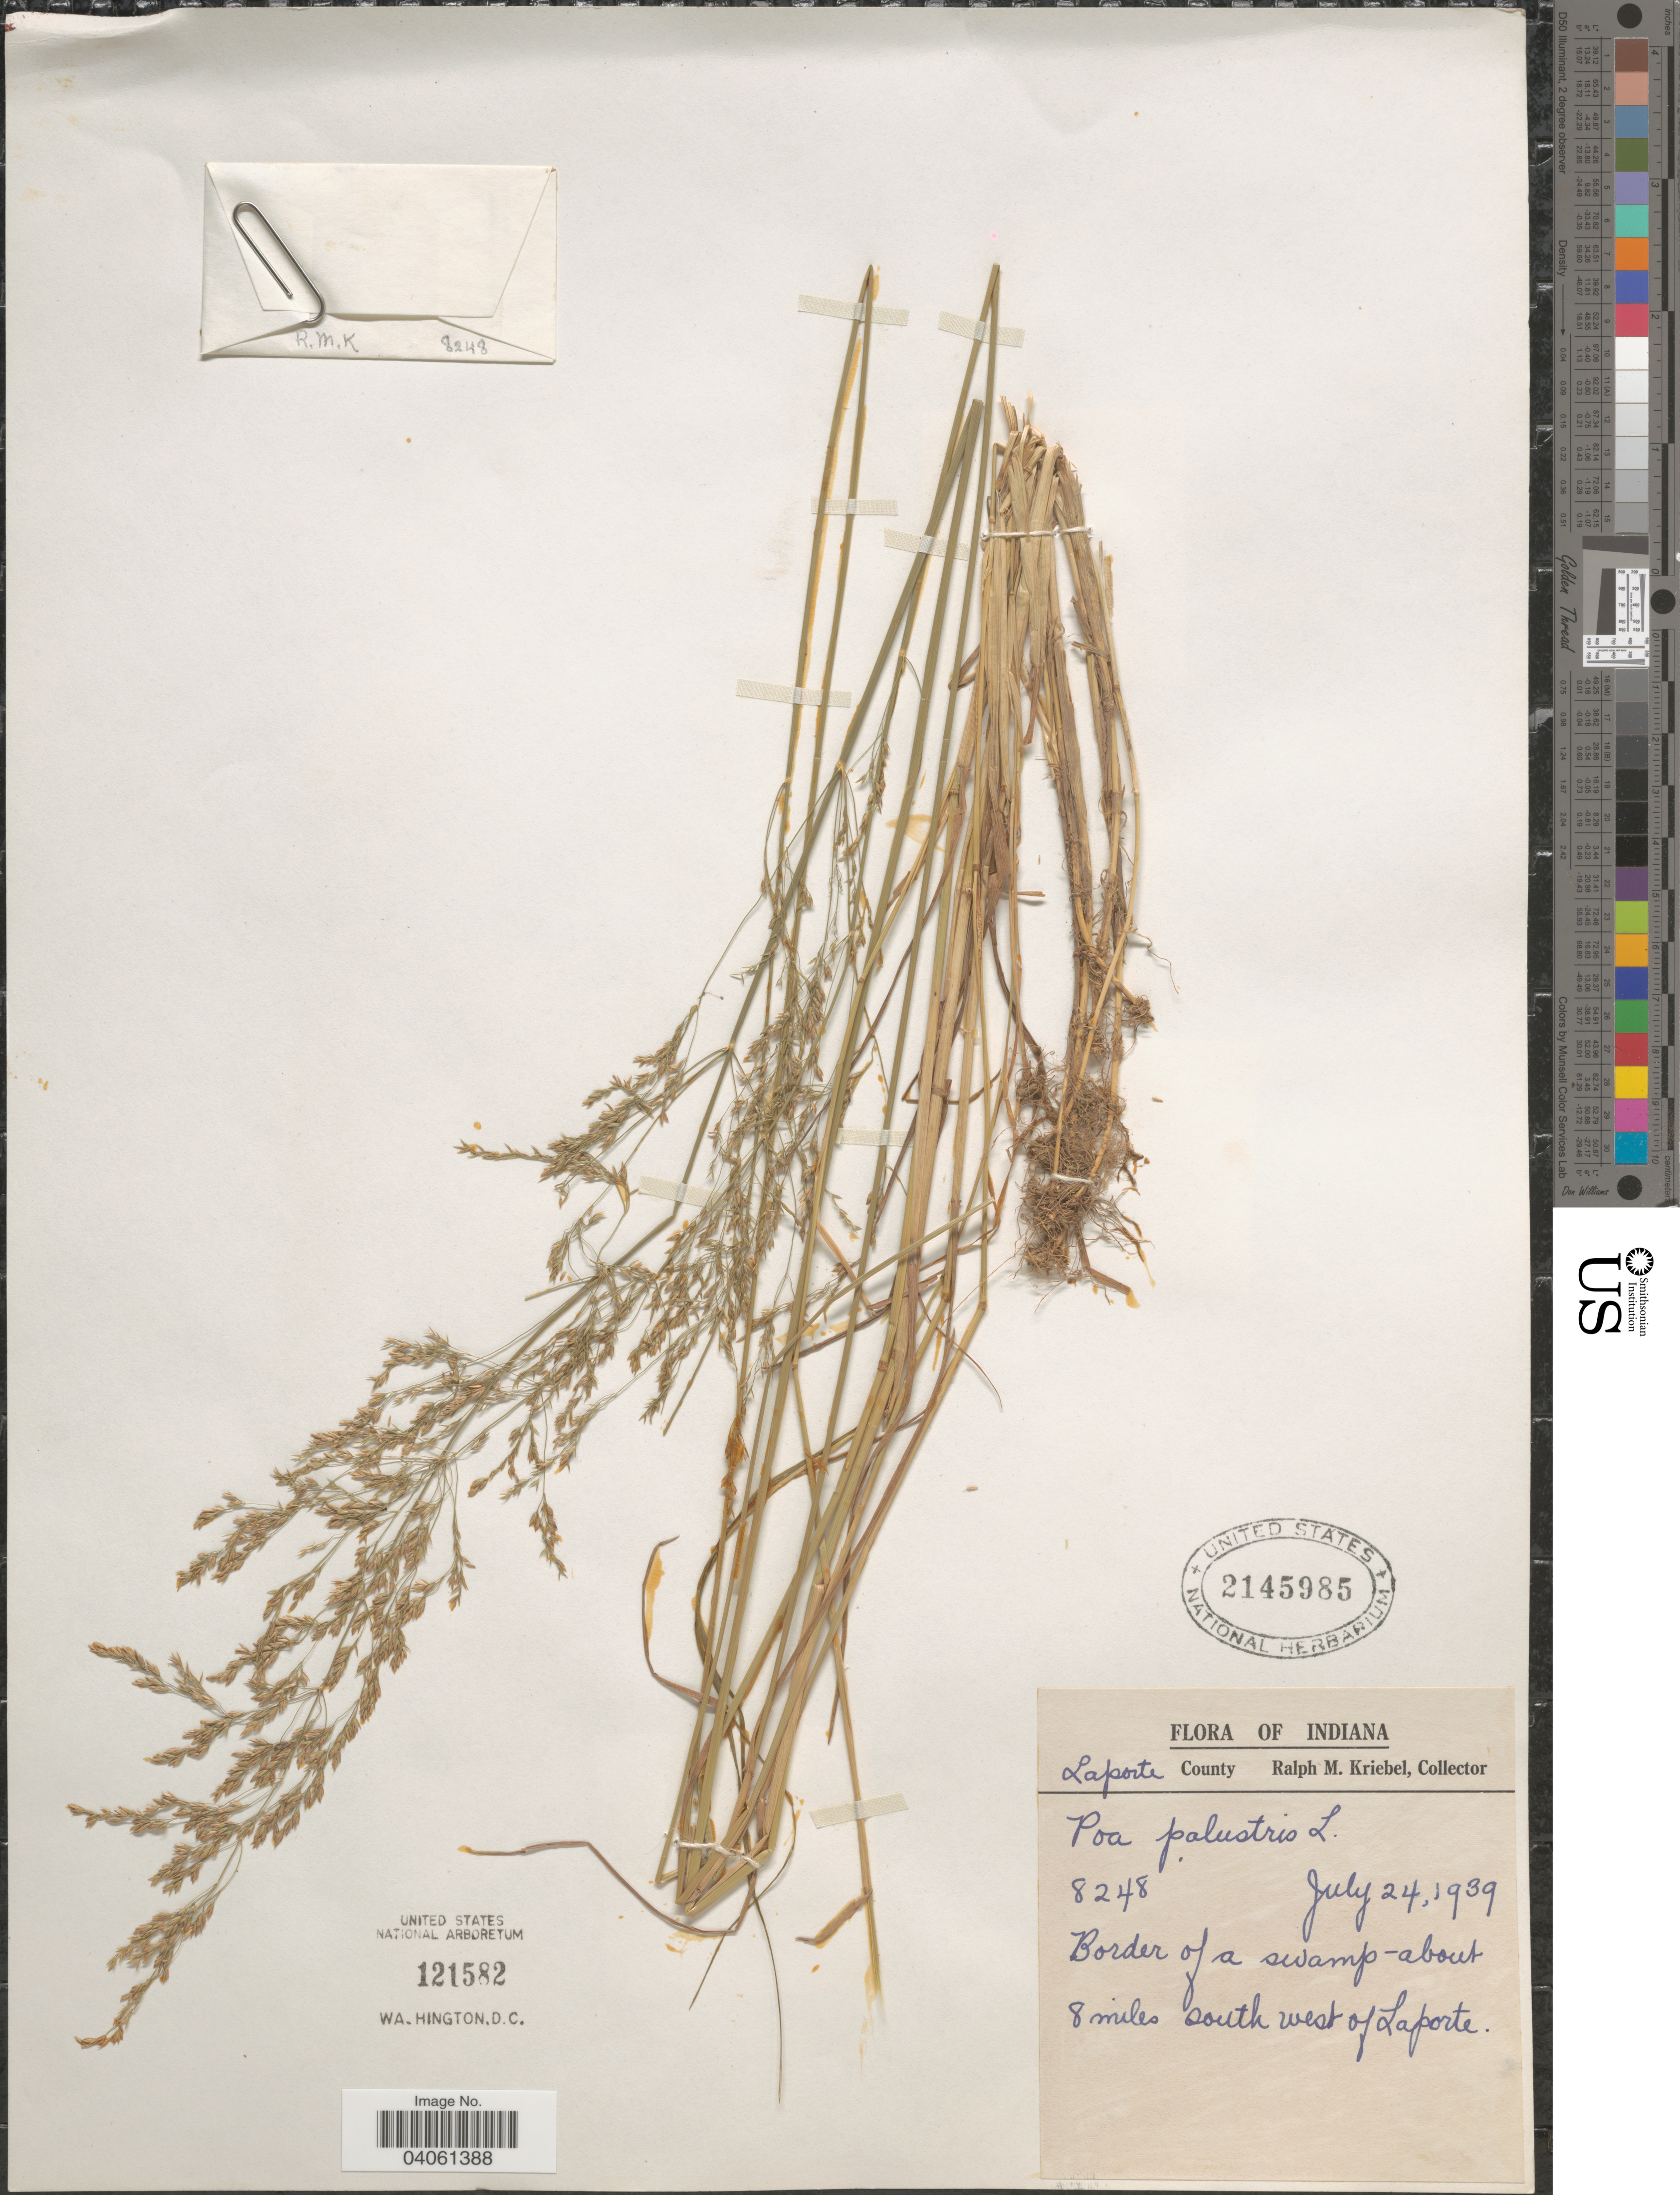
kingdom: Plantae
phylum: Tracheophyta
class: Liliopsida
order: Poales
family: Poaceae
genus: Poa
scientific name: Poa palustris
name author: L.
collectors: R. M. Kriebel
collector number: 8248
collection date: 1939-07-24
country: United States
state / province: Indiana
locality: Laporte County. Border of a swamp - about 8 miles south west of Laporte.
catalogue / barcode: US 2145985